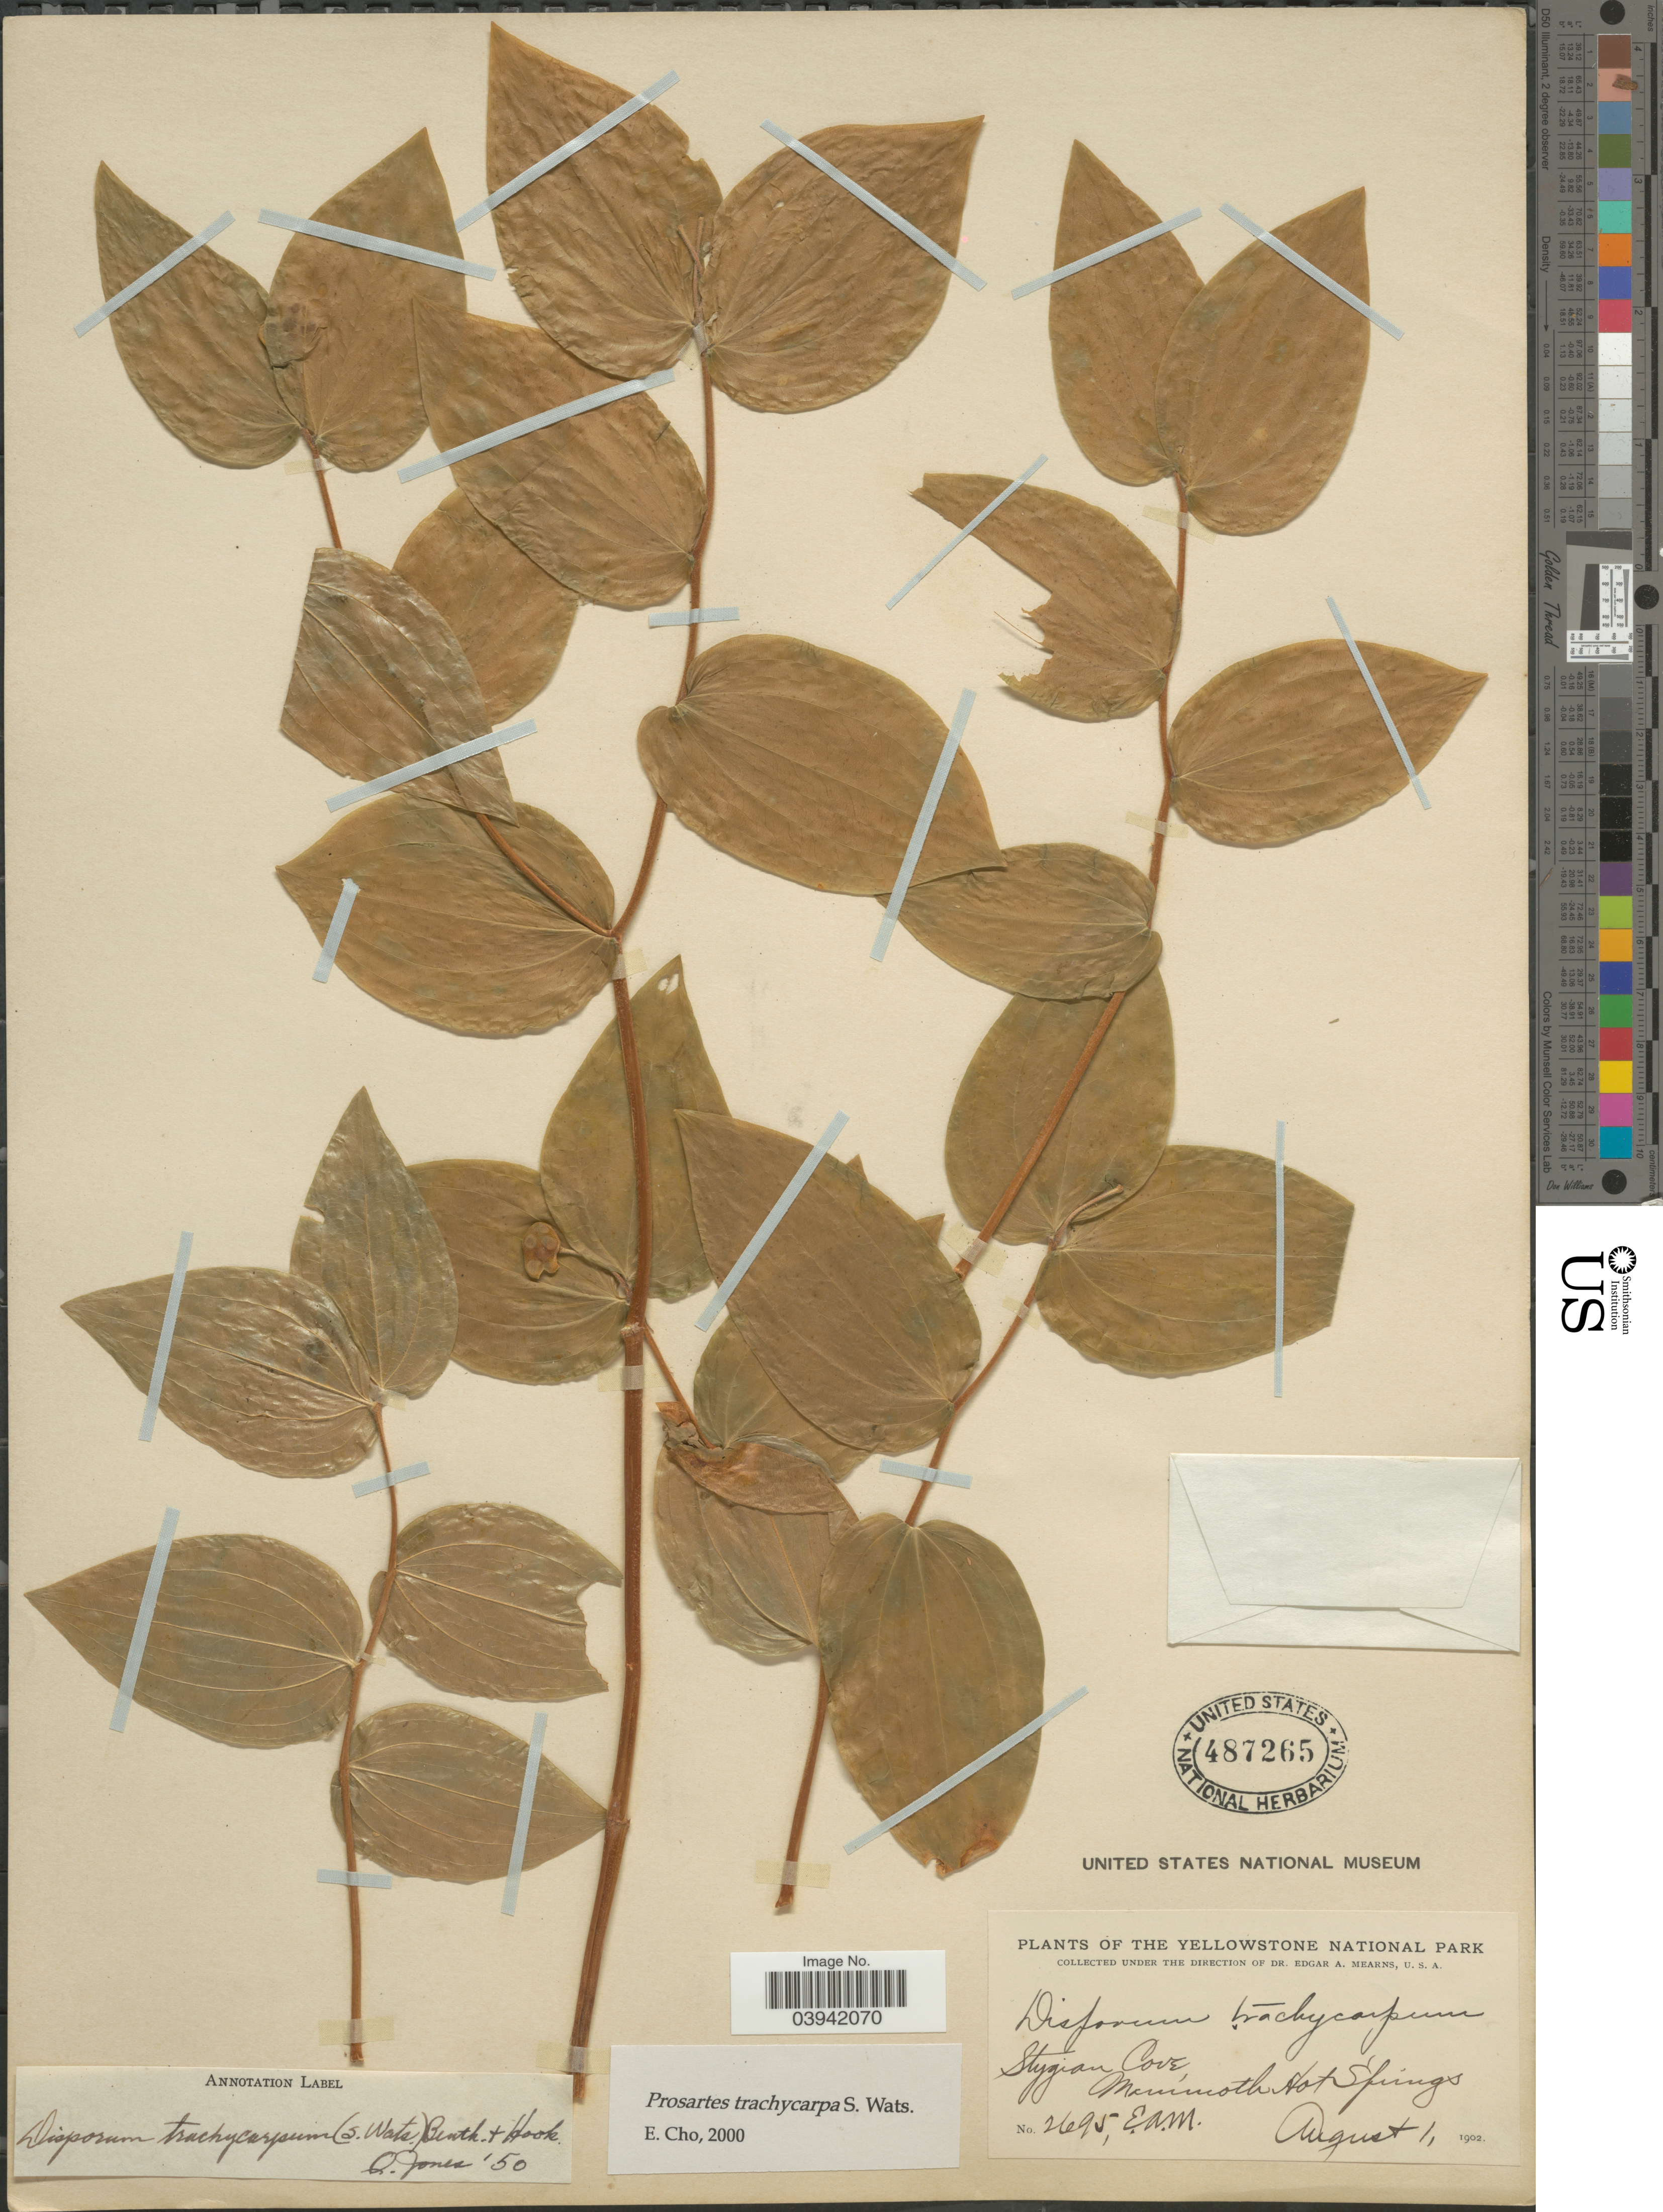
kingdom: Plantae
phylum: Tracheophyta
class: Liliopsida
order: Liliales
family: Liliaceae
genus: Prosartes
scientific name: Prosartes trachycarpa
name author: S. Watson in C. King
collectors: E. A. Mearns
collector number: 2695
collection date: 1902-08-01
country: United States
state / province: Wyoming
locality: The Yellowstone National Park. Stygian Cove, Mammoth Hot Springs.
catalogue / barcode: US 487265